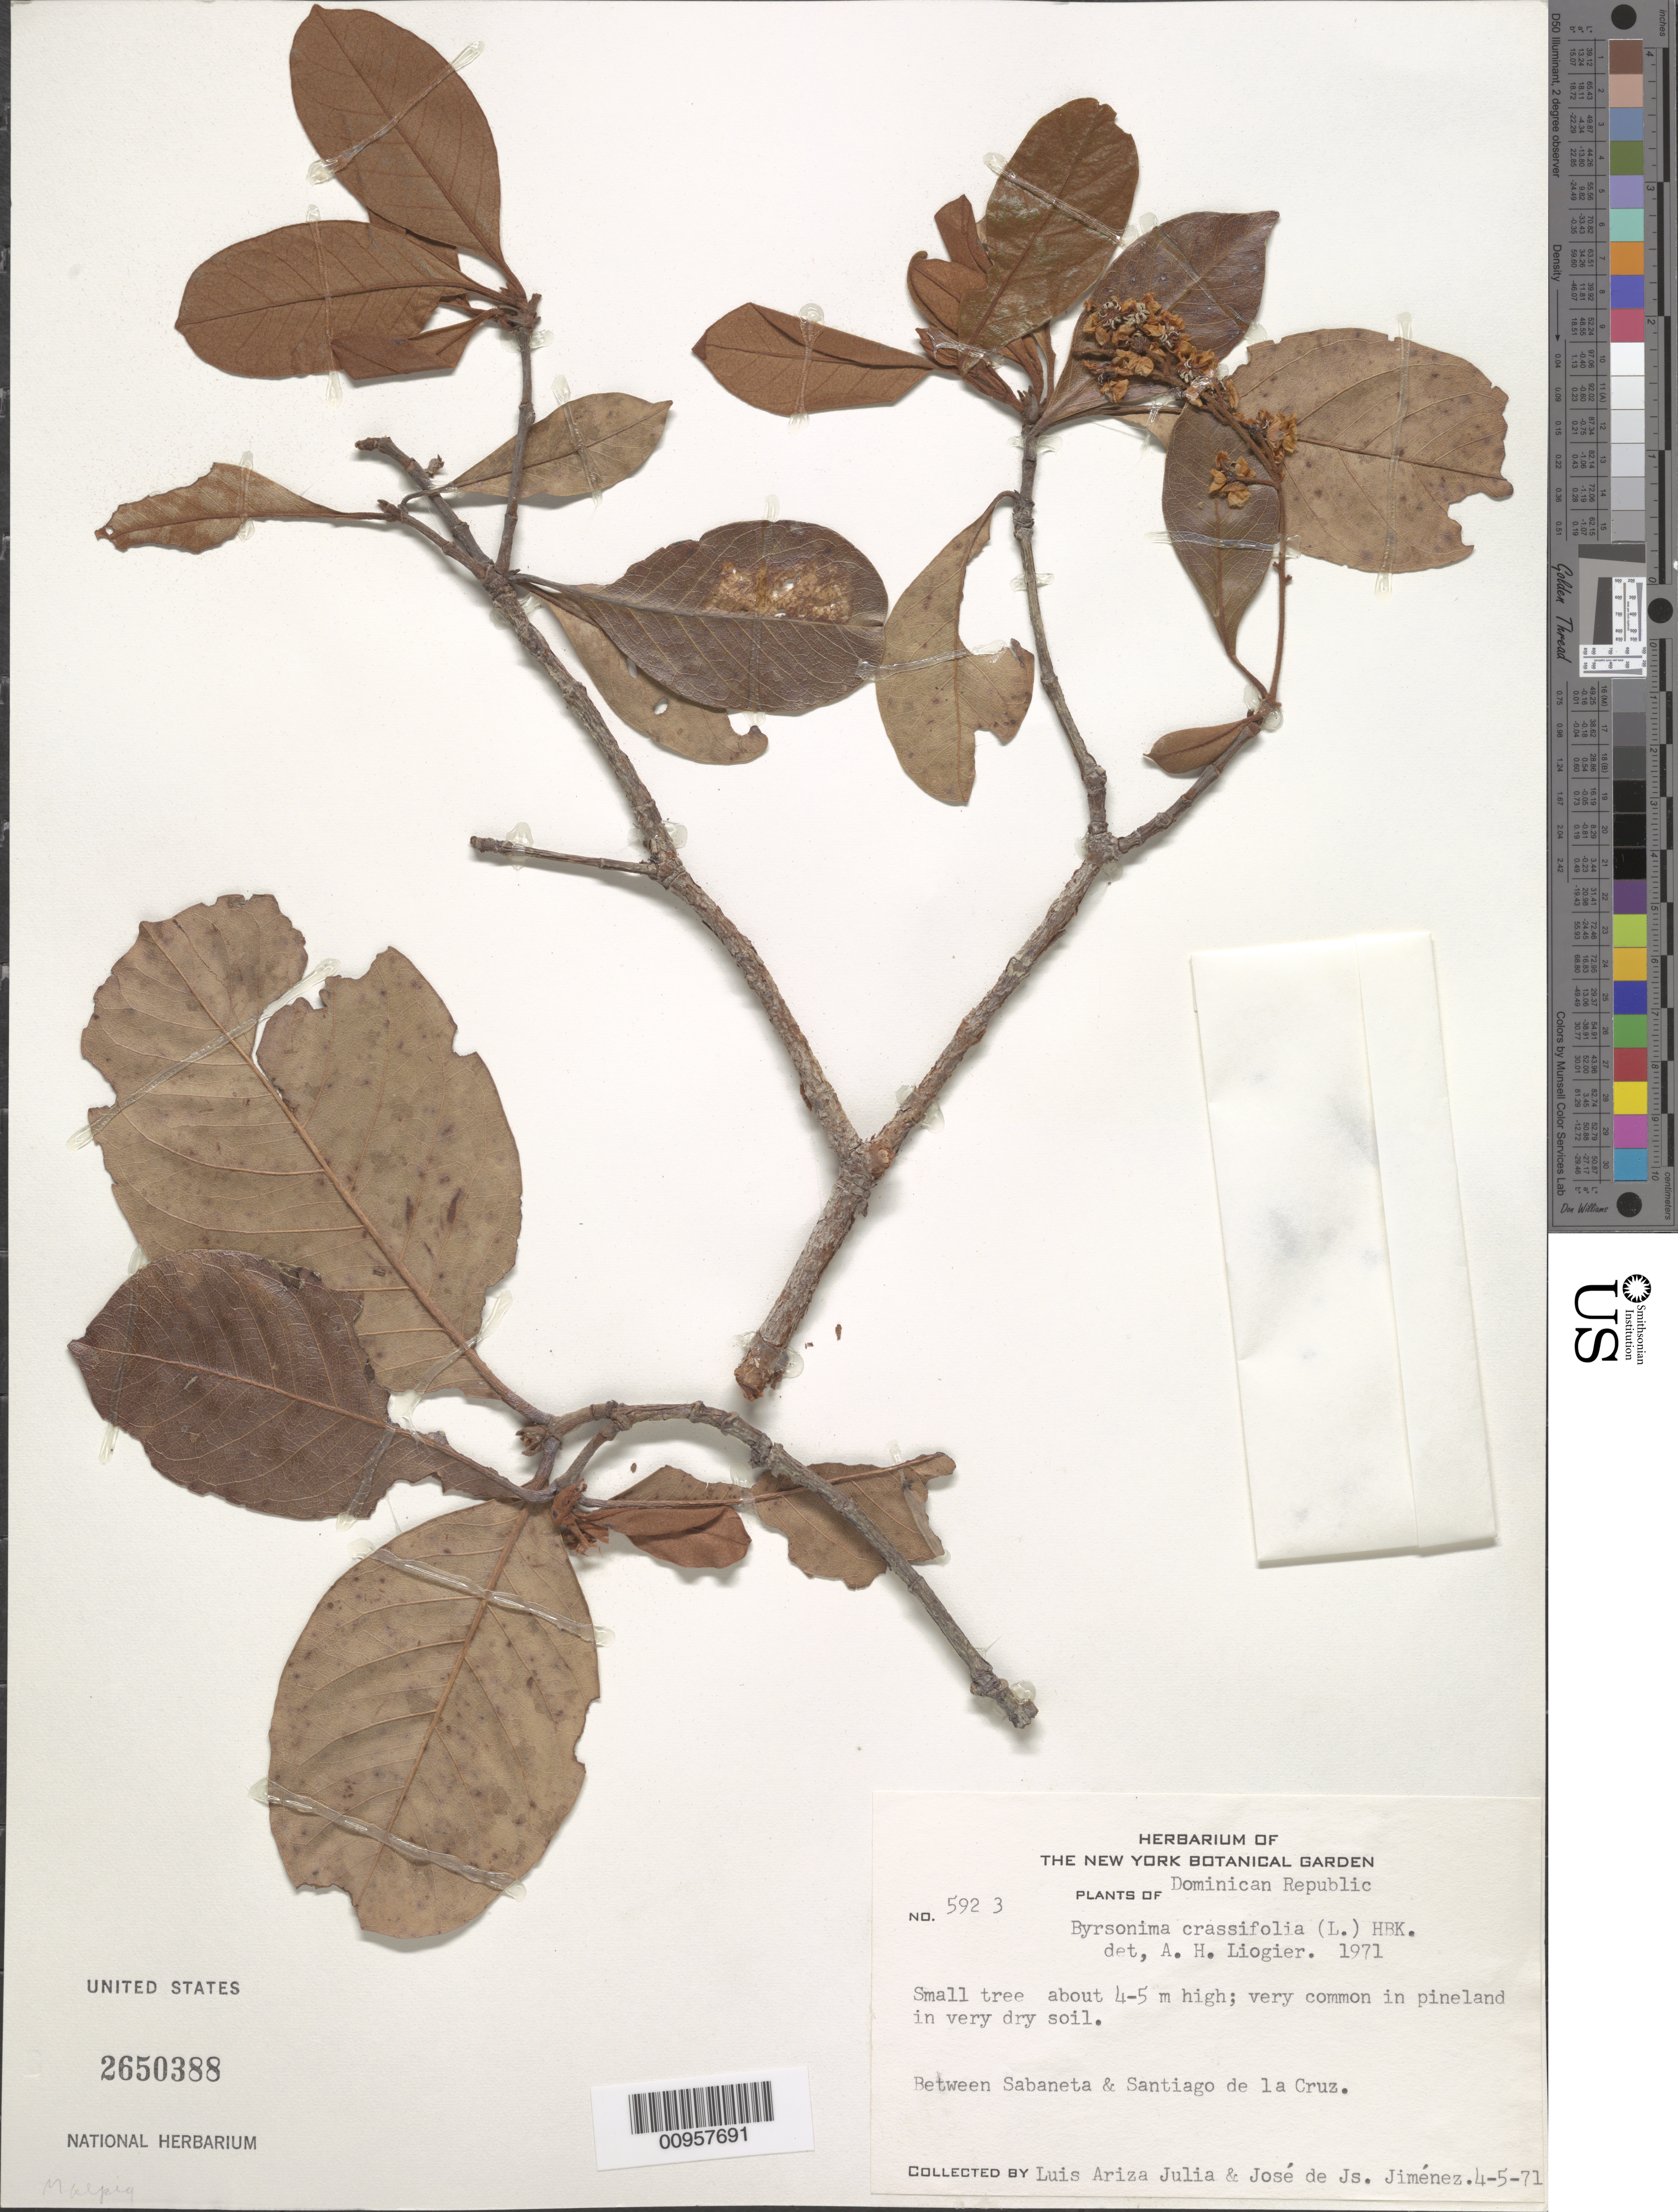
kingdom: Plantae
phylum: Tracheophyta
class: Magnoliopsida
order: Malpighiales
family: Malpighiaceae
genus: Byrsonima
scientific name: Byrsonima crassifolia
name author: (L.) Kunth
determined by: Liogier, Alain H.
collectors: L. Ariza-Julia & J. J. Jiménez Almonte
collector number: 5923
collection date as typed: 04 May 1971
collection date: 1971-05-04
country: Dominican Republic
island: Hispaniola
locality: Between Sabaneta and Santiago de la Cruz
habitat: In pineland in very dry soil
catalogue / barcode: US 2650388